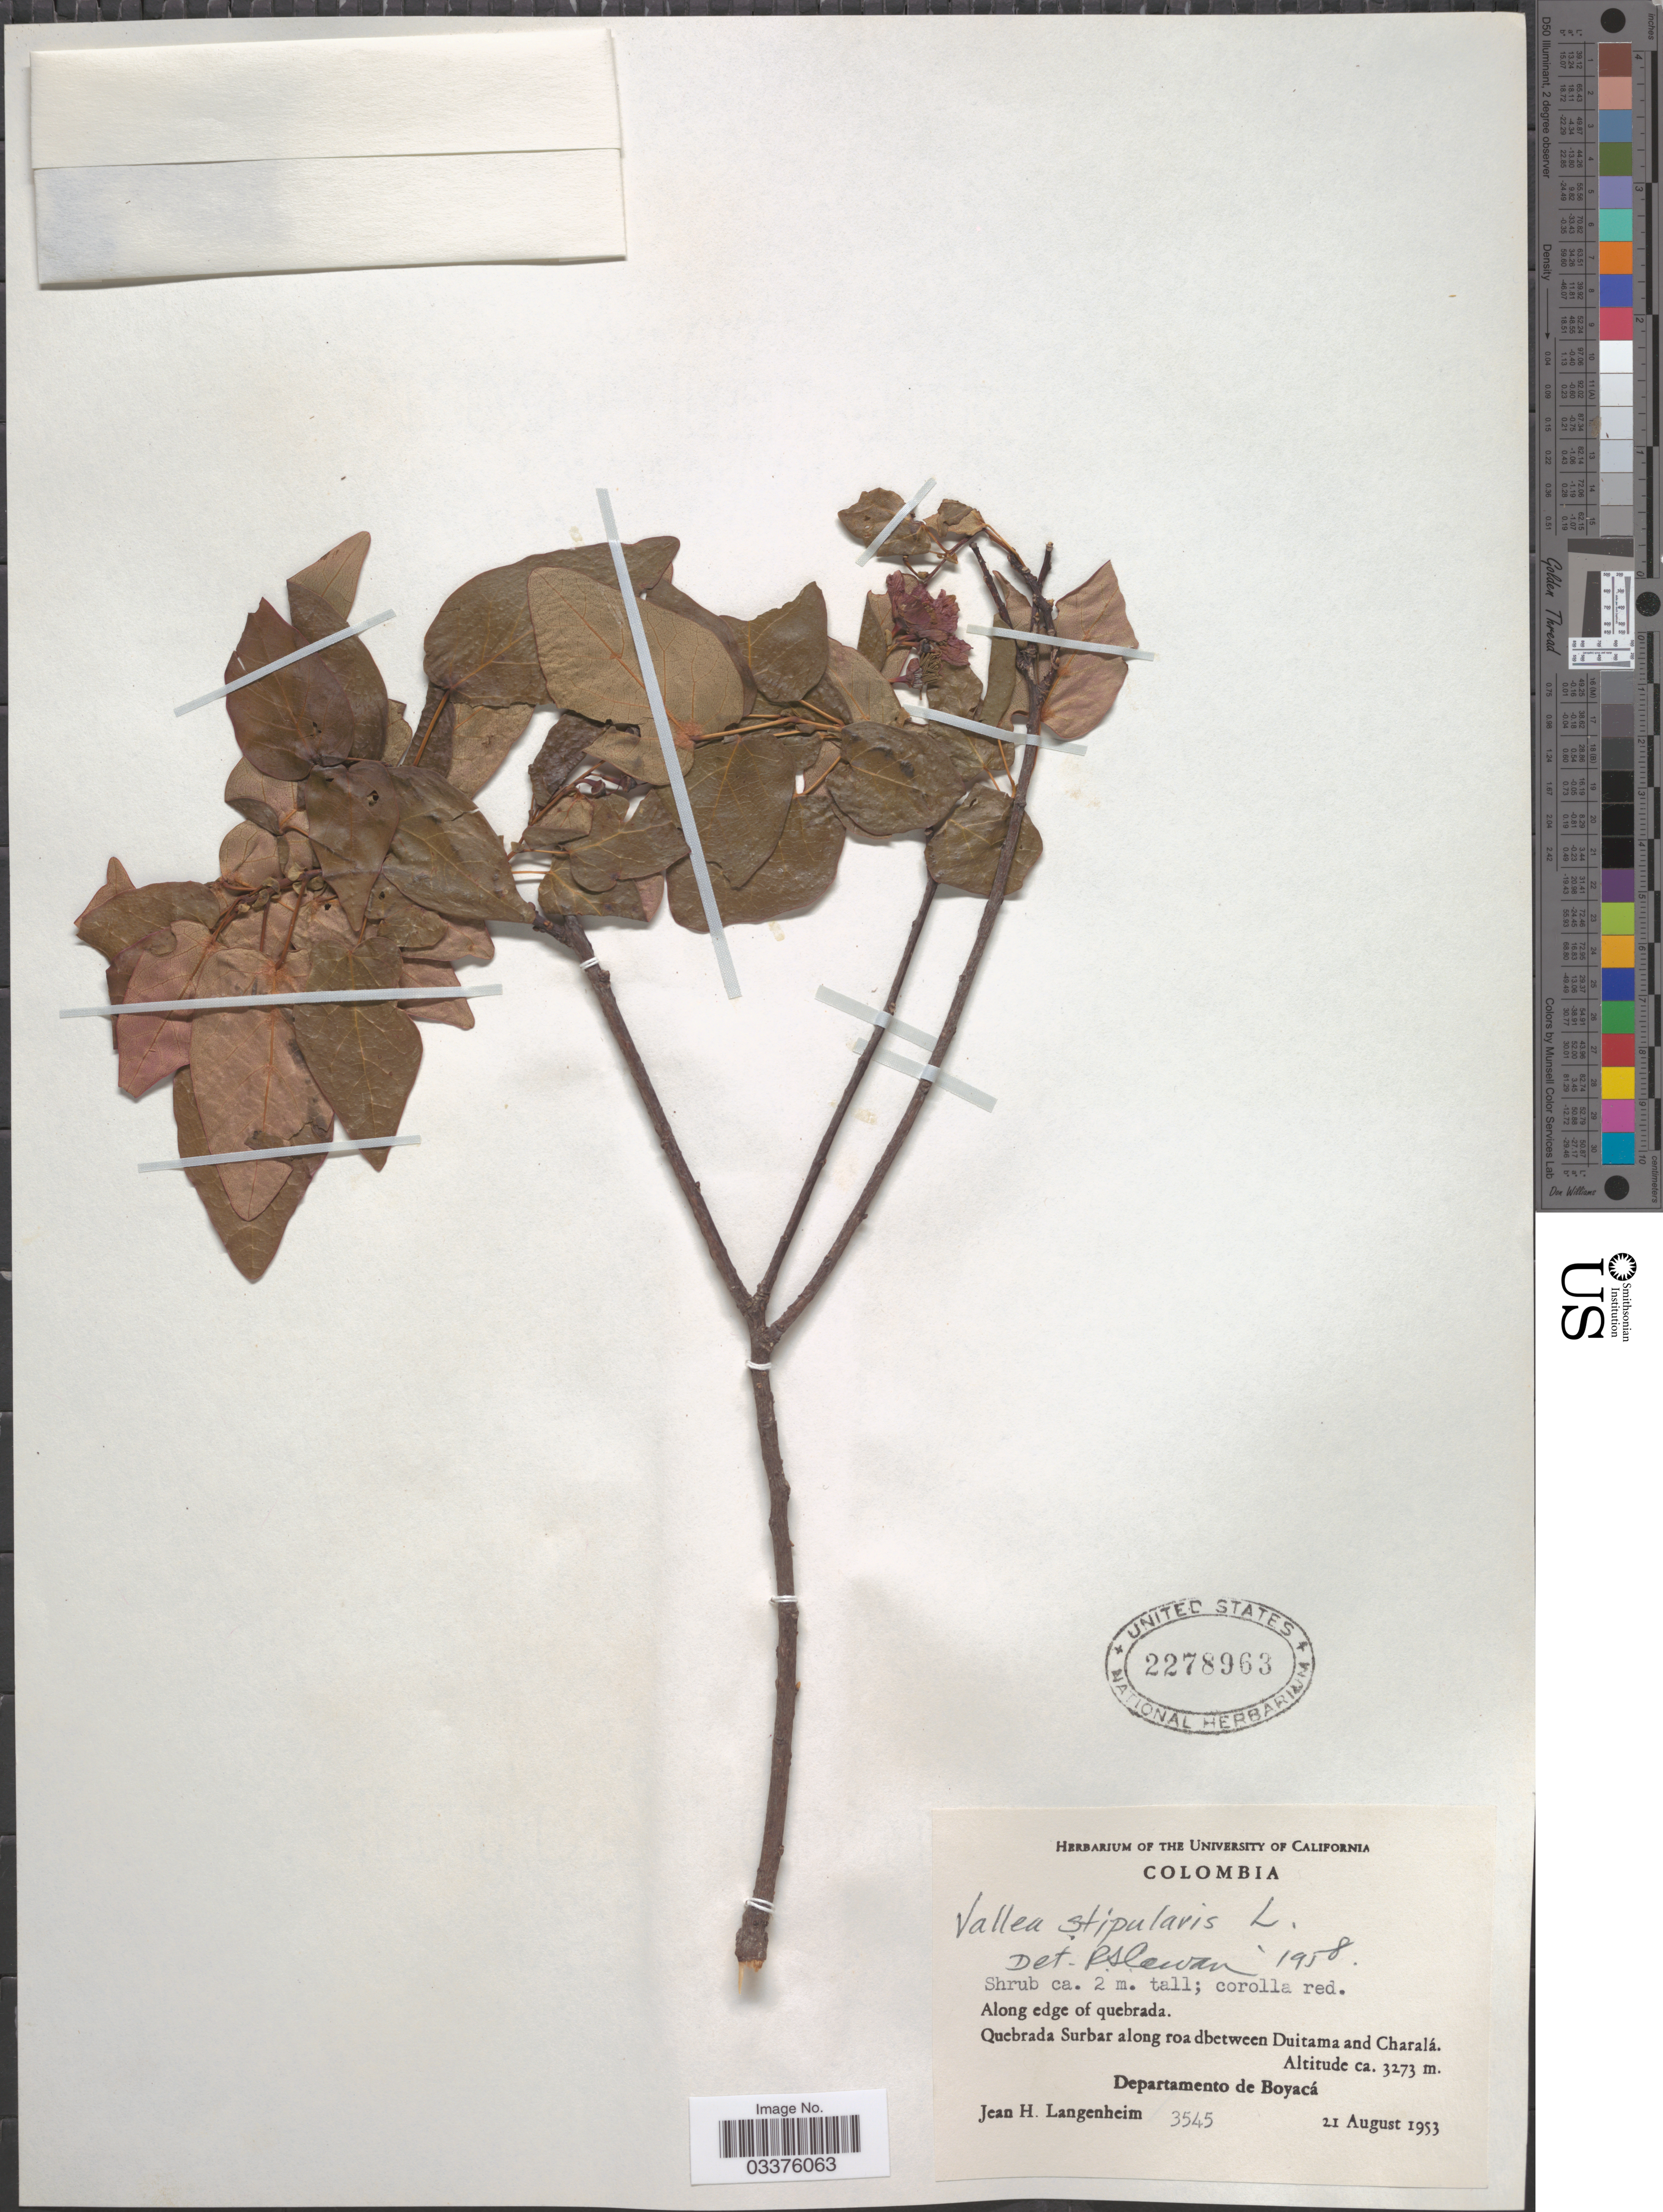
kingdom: Plantae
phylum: Tracheophyta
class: Magnoliopsida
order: Oxalidales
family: Elaeocarpaceae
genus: Vallea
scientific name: Vallea stipularis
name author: L. f.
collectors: J. H. Langenheim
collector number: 3545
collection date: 1953-08-21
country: Colombia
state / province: Boyacá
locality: Along edge of quebrada, Quebrada Surbar along road between Duitama and Charalá, Departamento de Boyacá.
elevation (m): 3273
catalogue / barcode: US 2278963